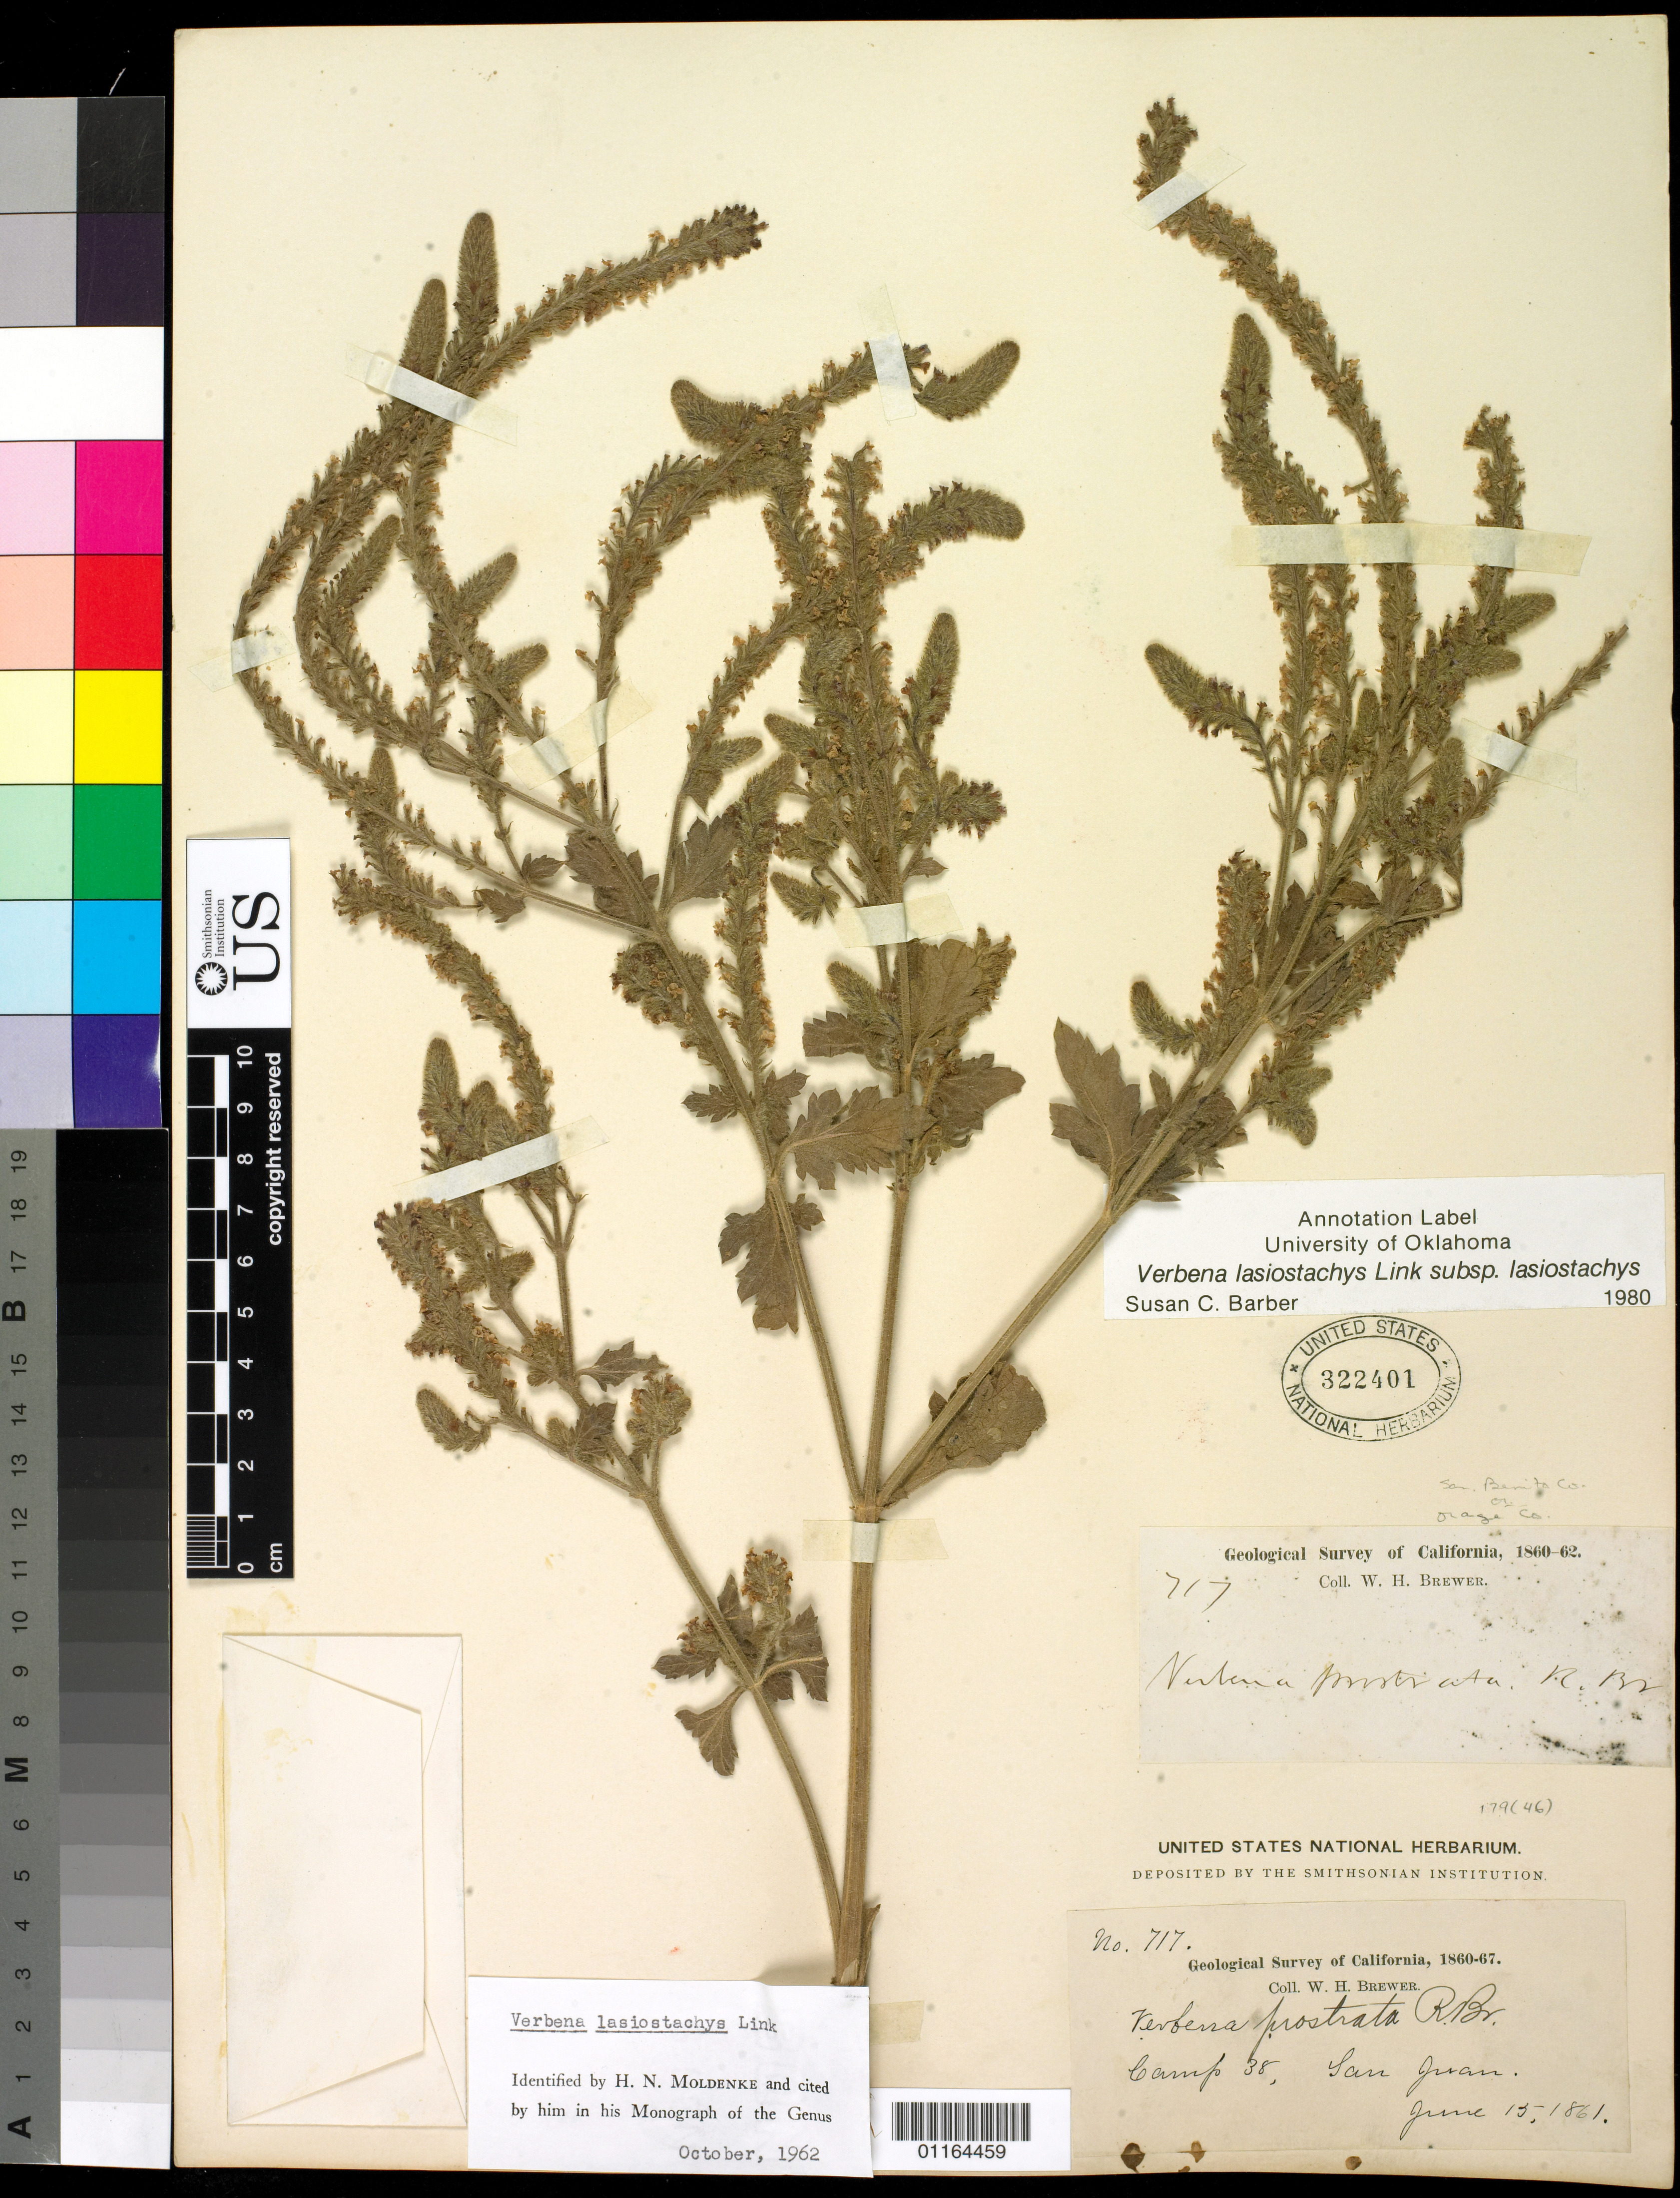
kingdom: Plantae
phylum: Tracheophyta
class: Magnoliopsida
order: Lamiales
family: Verbenaceae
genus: Verbena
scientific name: Verbena lasiostachys var. lasiostachys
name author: Link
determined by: Barber, S. C.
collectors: W. H. Brewer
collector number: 717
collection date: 1861-06-15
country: United States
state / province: California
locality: Camp 85, San Juan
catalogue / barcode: US 322401